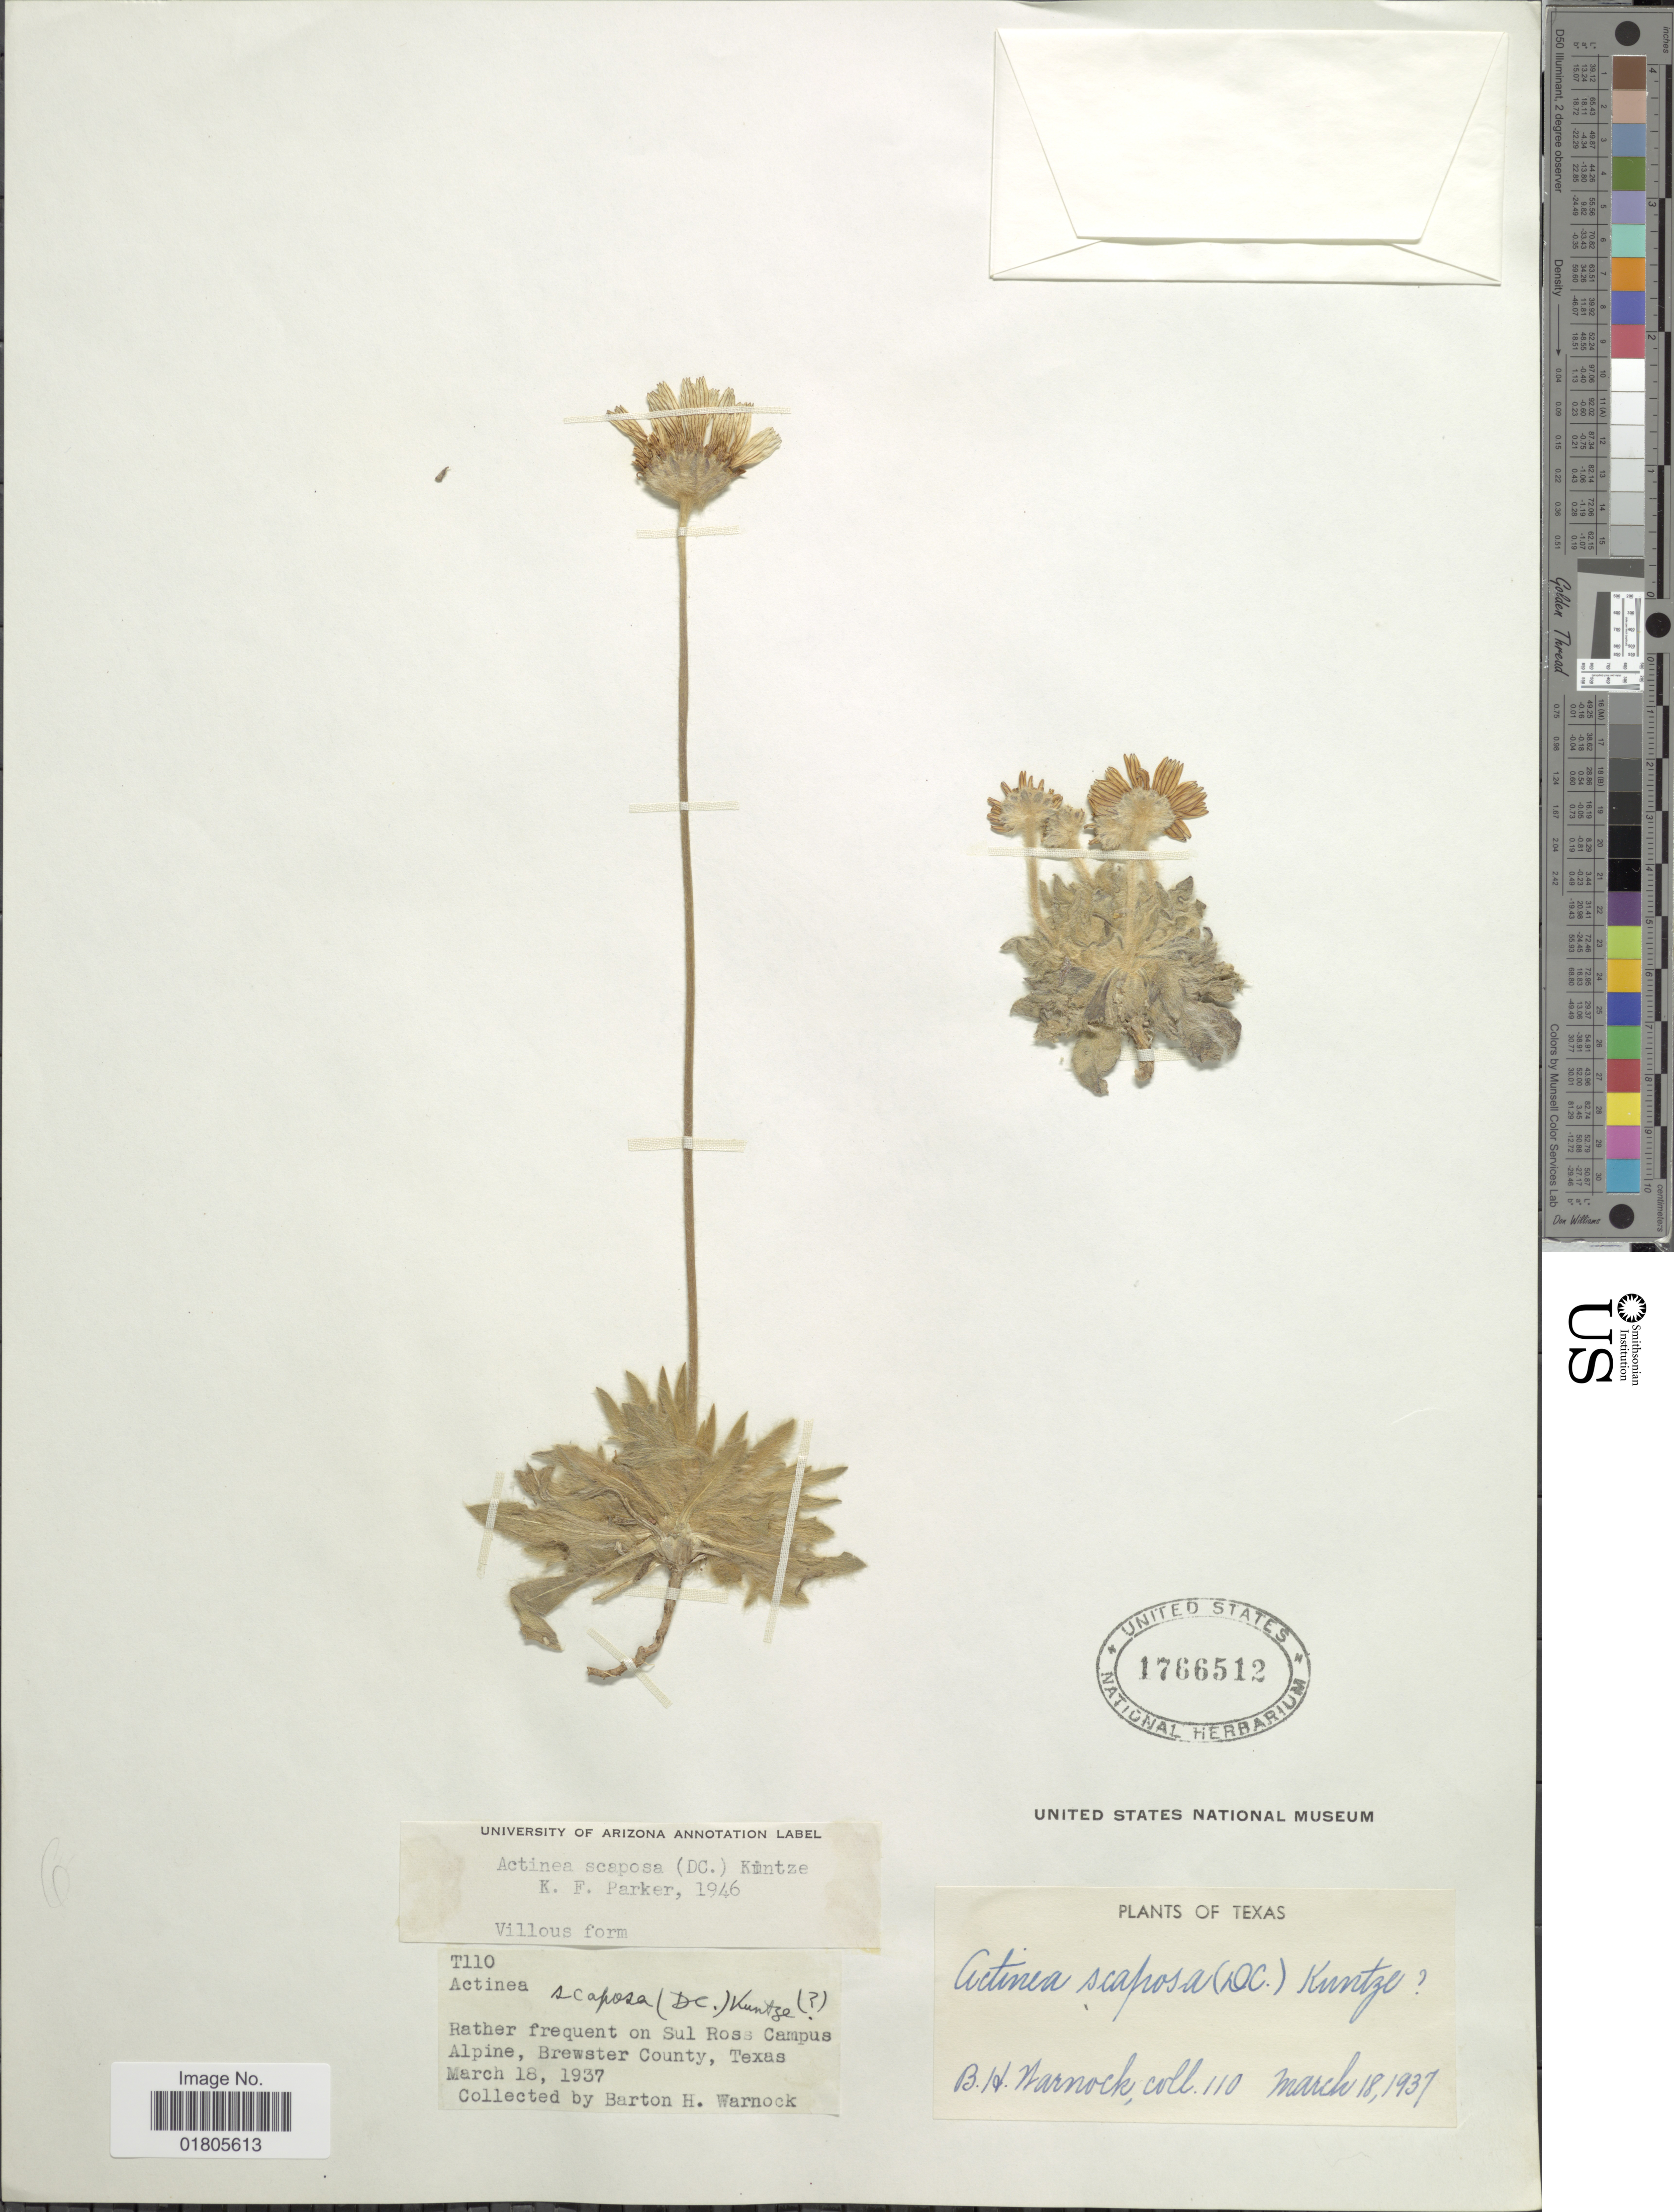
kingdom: Plantae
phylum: Tracheophyta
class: Magnoliopsida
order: Asterales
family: Asteraceae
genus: Actinea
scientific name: Actinea scaposa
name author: (DC.) Kuntze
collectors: B. H. Warnock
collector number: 110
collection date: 1937-03-18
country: United States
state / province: Texas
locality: On Sul Ross Campus, Brewster County, Alpne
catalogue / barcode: US 1766512